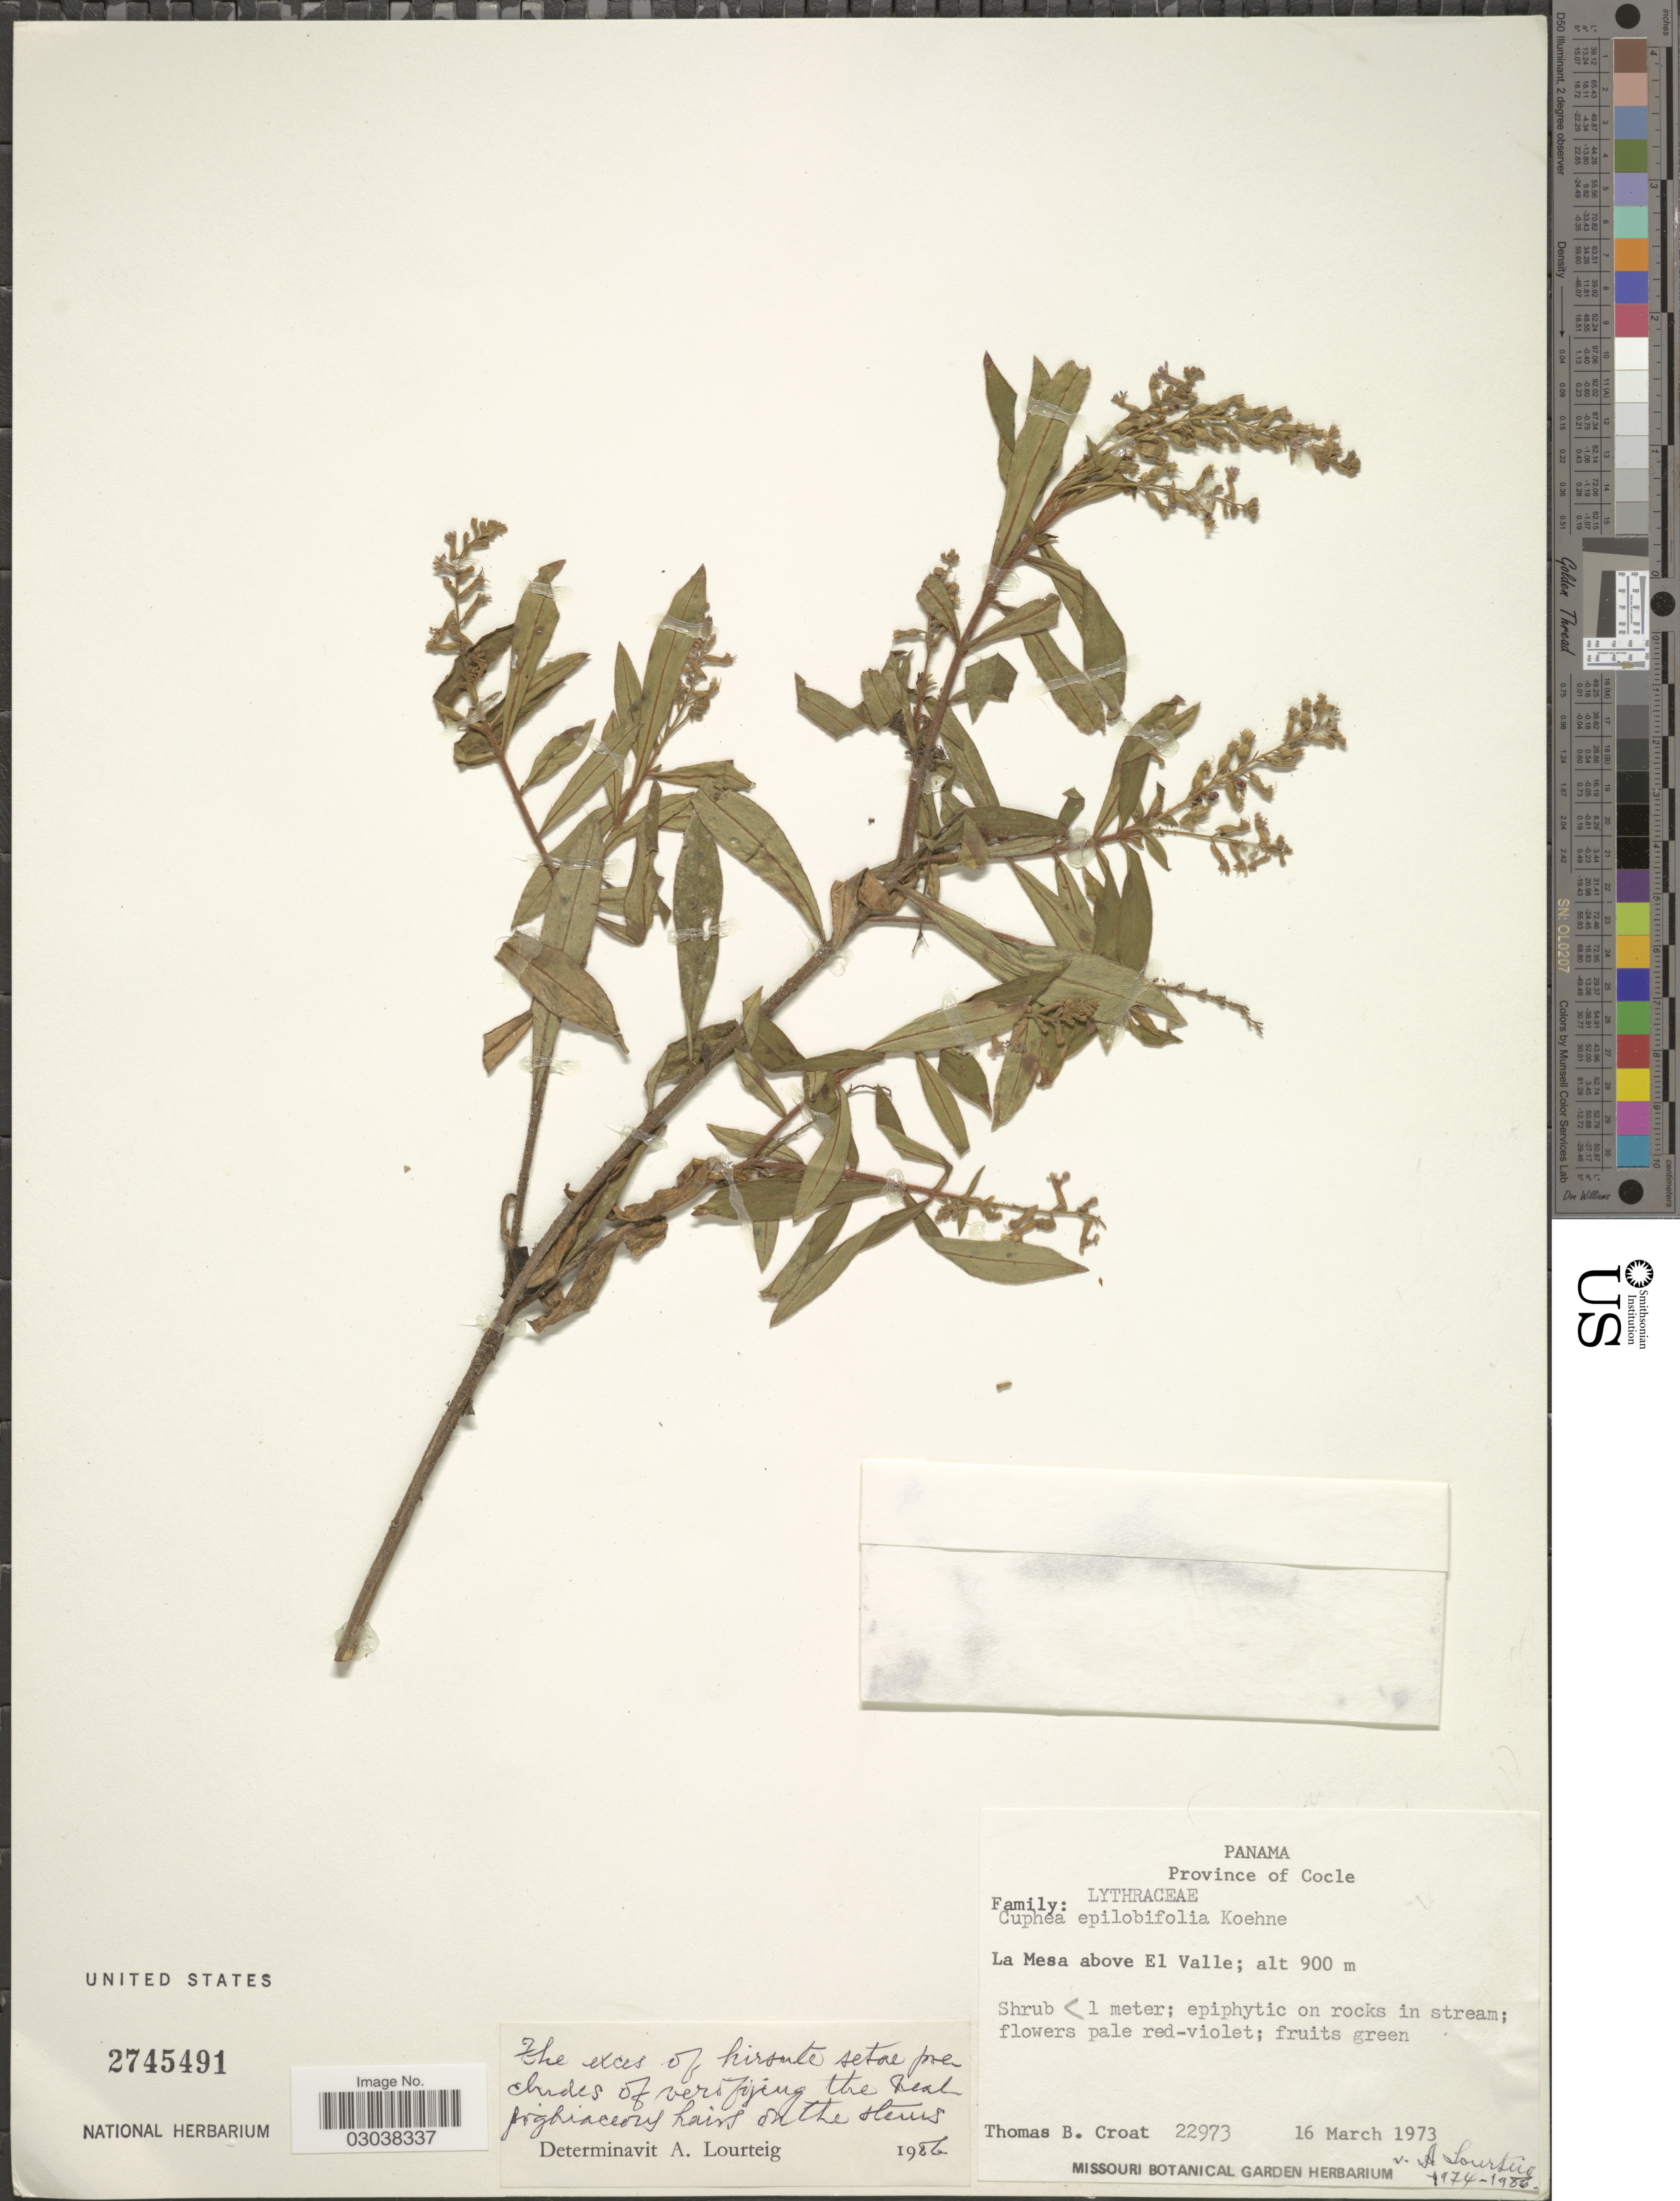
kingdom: Plantae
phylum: Tracheophyta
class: Magnoliopsida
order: Myrtales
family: Lythraceae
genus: Cuphea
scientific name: Cuphea epilobiifolia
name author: Koehne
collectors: T. B. Croat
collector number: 22973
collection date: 1973-03-16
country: Panama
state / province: Coclé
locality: La Mesa above El Valle.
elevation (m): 900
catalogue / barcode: US 2745491